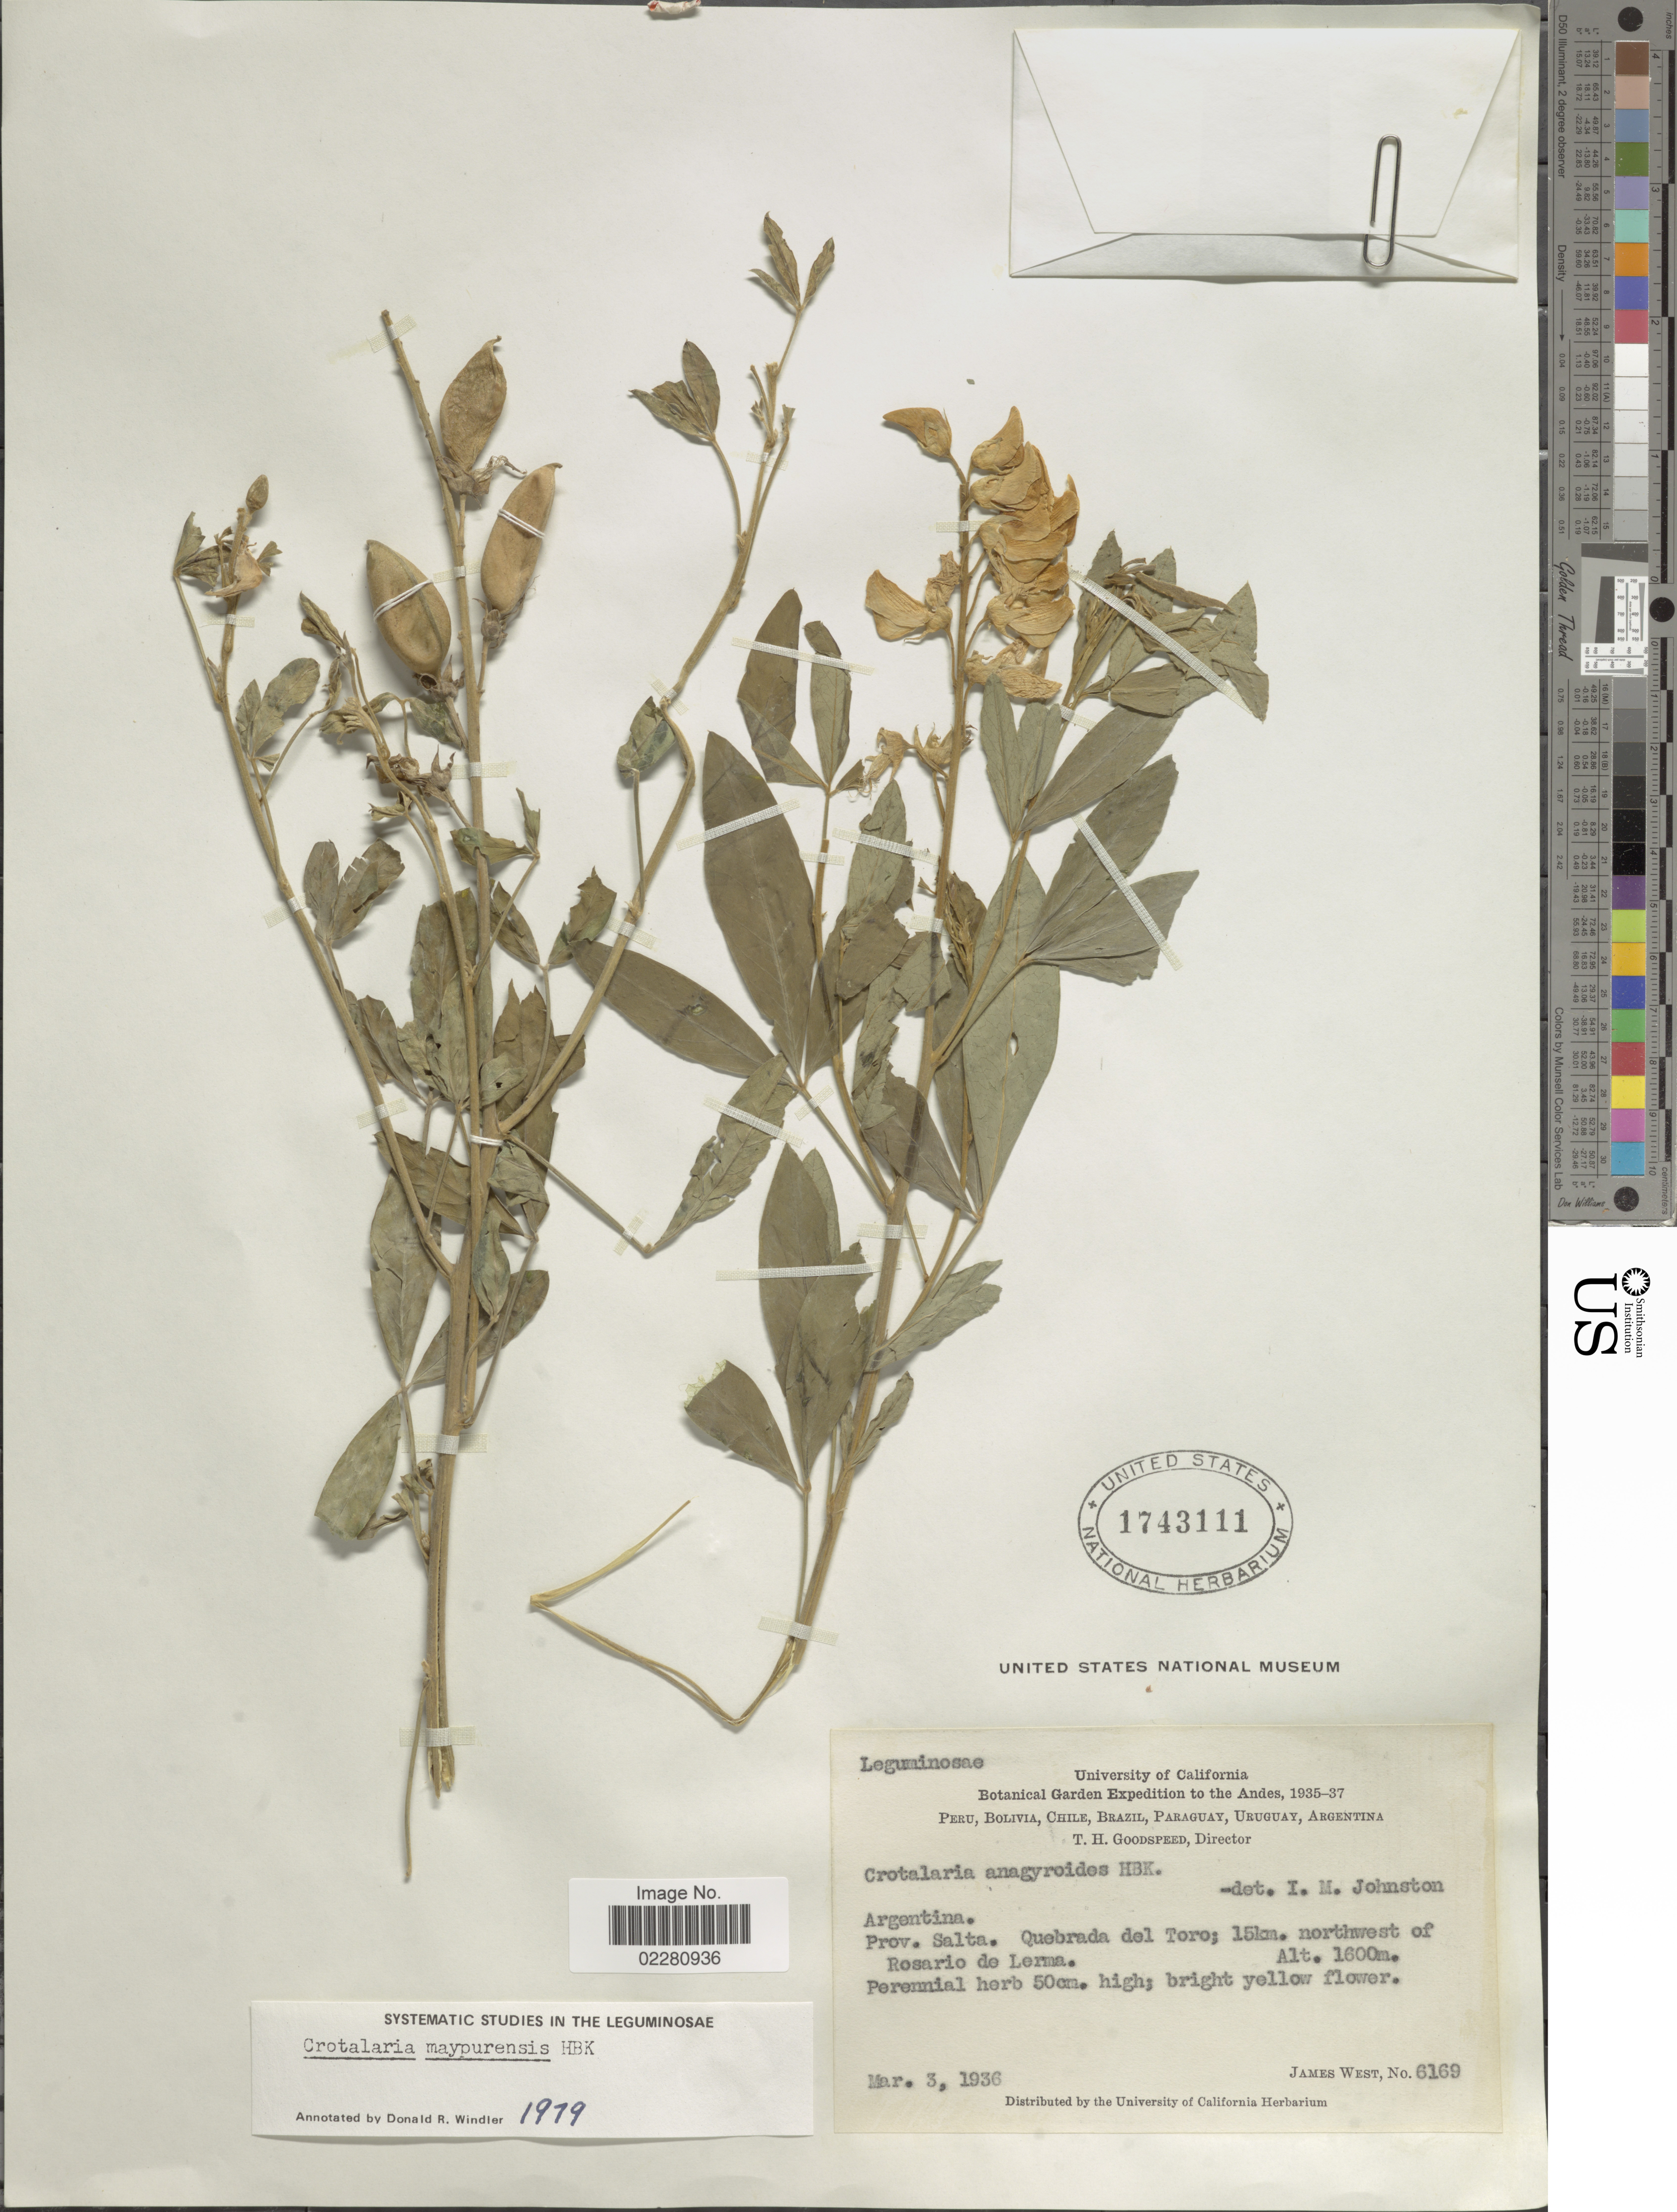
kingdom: Plantae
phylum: Tracheophyta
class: Magnoliopsida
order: Fabales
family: Fabaceae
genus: Crotalaria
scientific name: Crotalaria maypurensis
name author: Kunth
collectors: J. West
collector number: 6169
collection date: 1936-03-03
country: Argentina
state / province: Salta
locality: Quebrada del Toro, 15 km northwest of Rosario de Lerma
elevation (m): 1600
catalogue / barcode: US 1743111